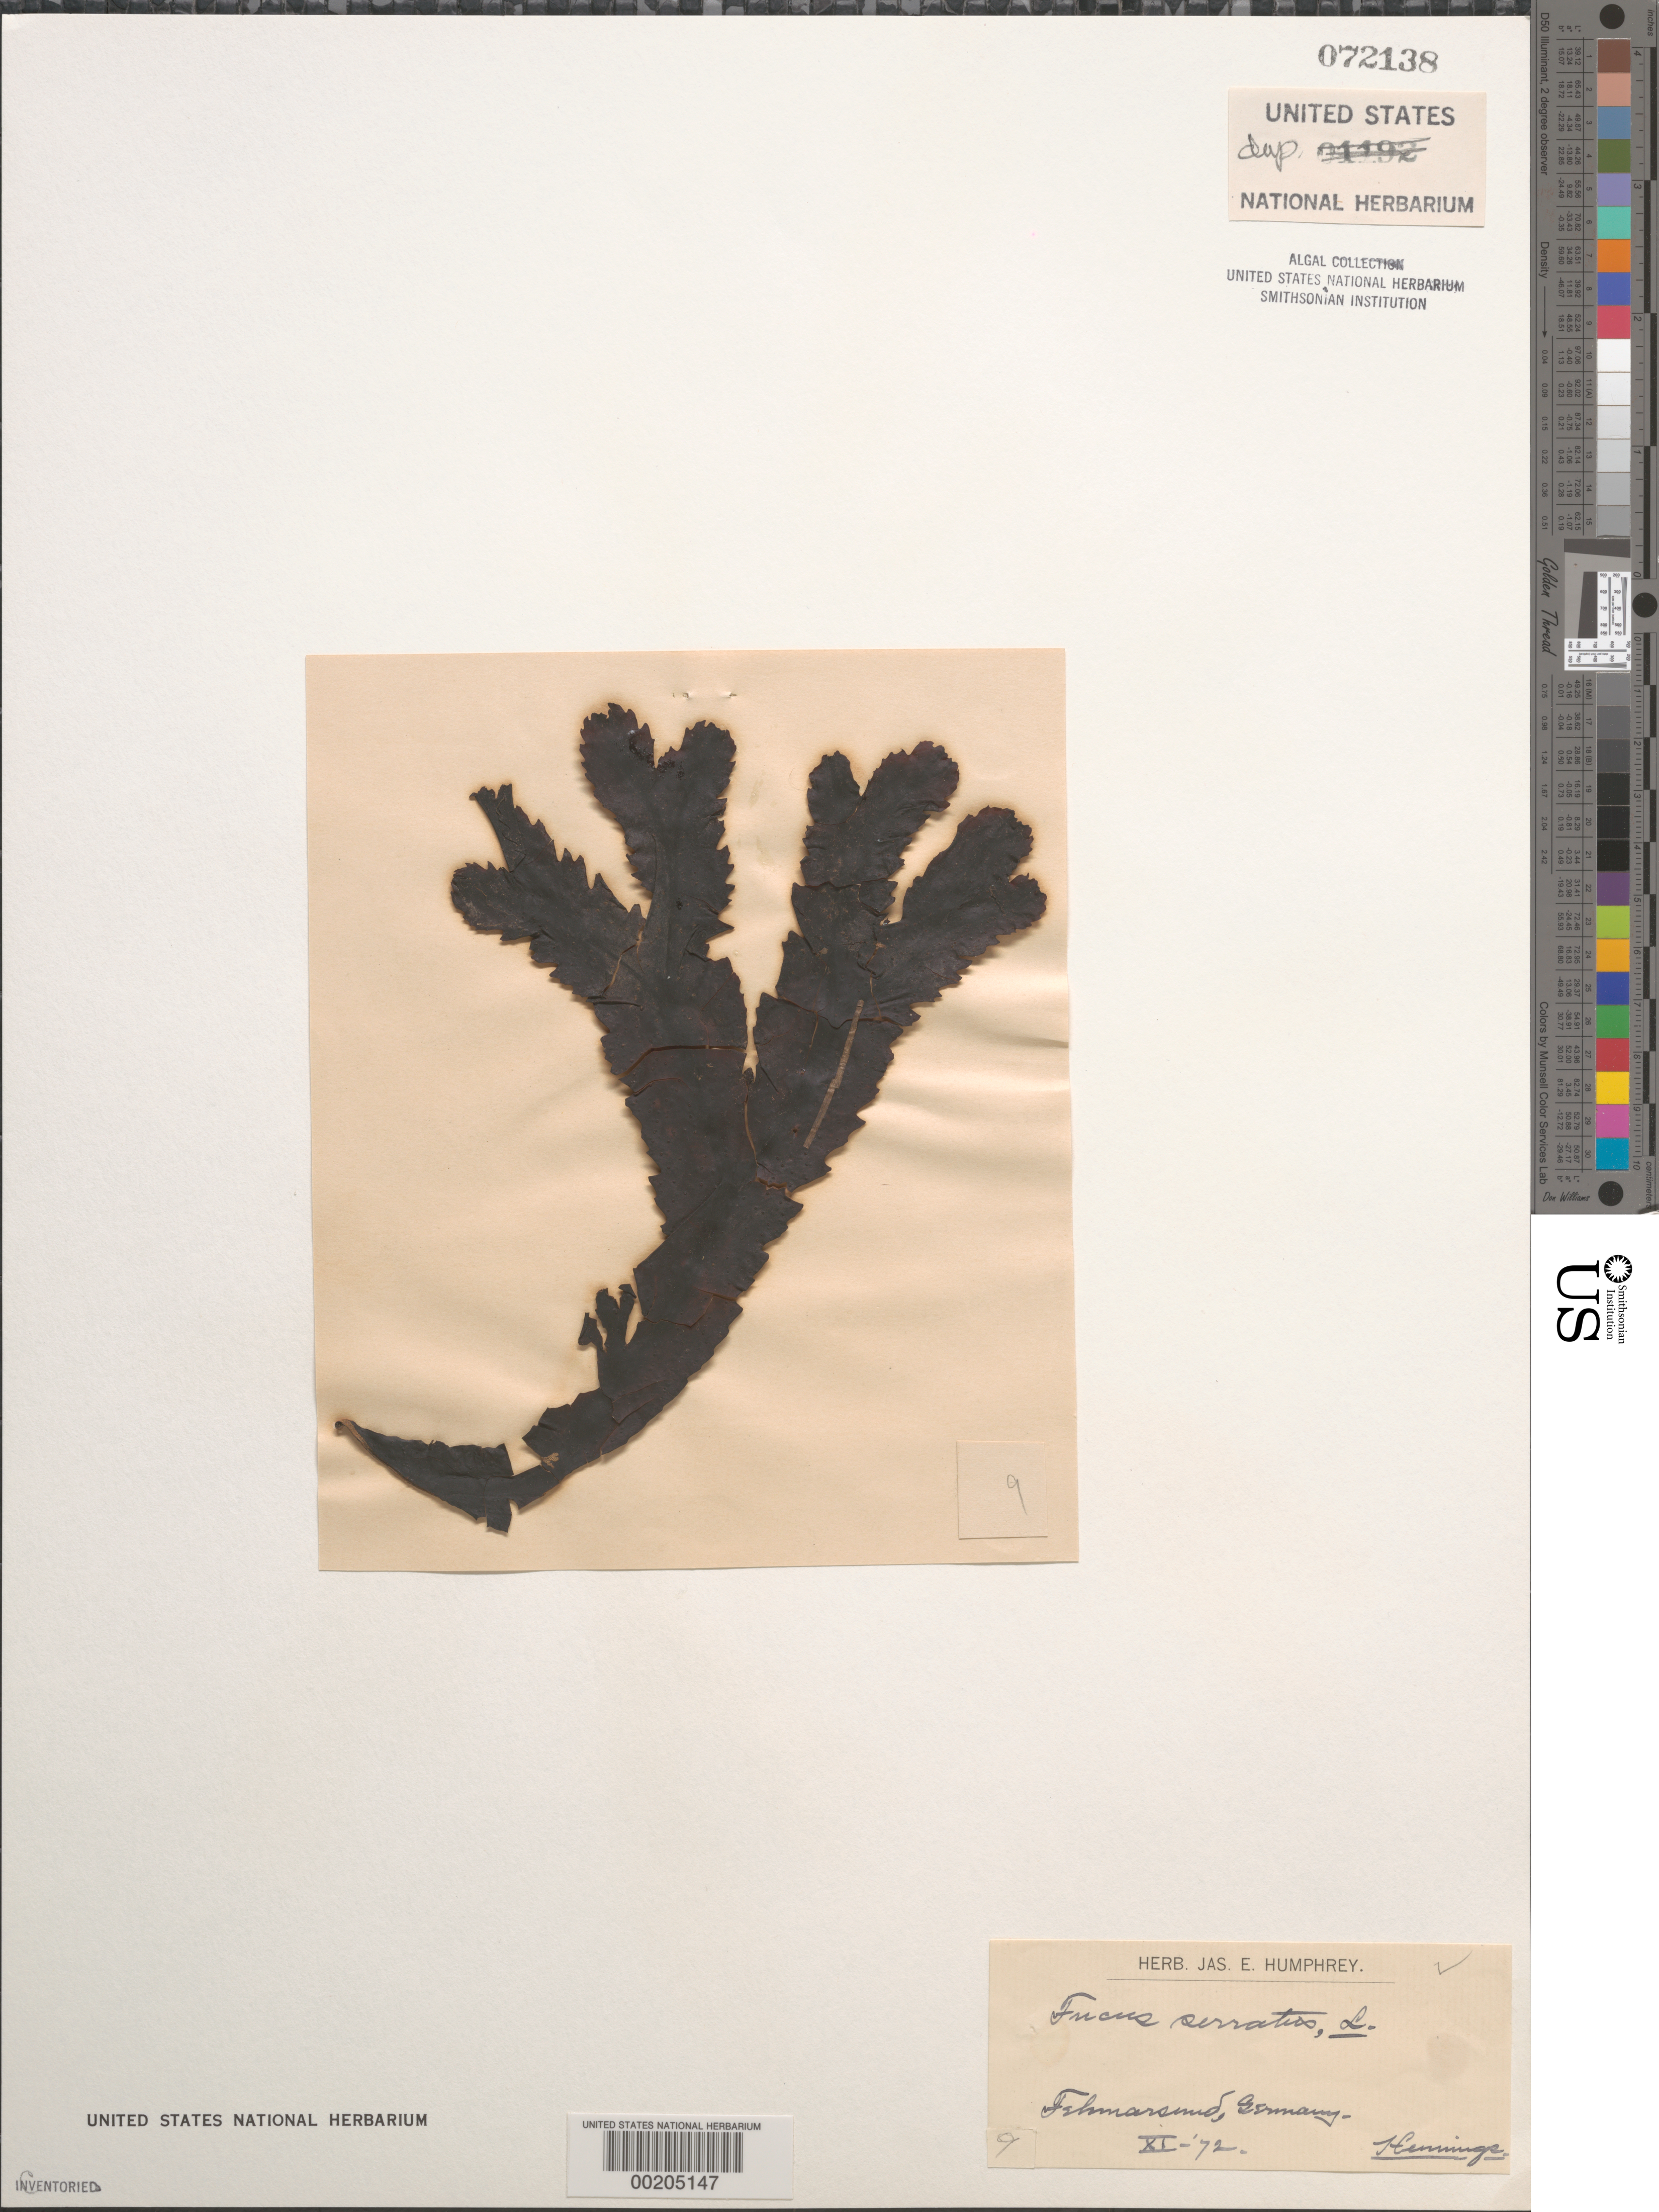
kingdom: Chromista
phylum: Ochrophyta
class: Phaeophyceae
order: Fucales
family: Fucaceae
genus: Fucus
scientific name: Fucus serratus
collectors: P. Hennings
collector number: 9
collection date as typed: Nov 1872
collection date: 1872-11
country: Germany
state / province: Schleswig-Holstein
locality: Fehmarnsund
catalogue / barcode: US 72138